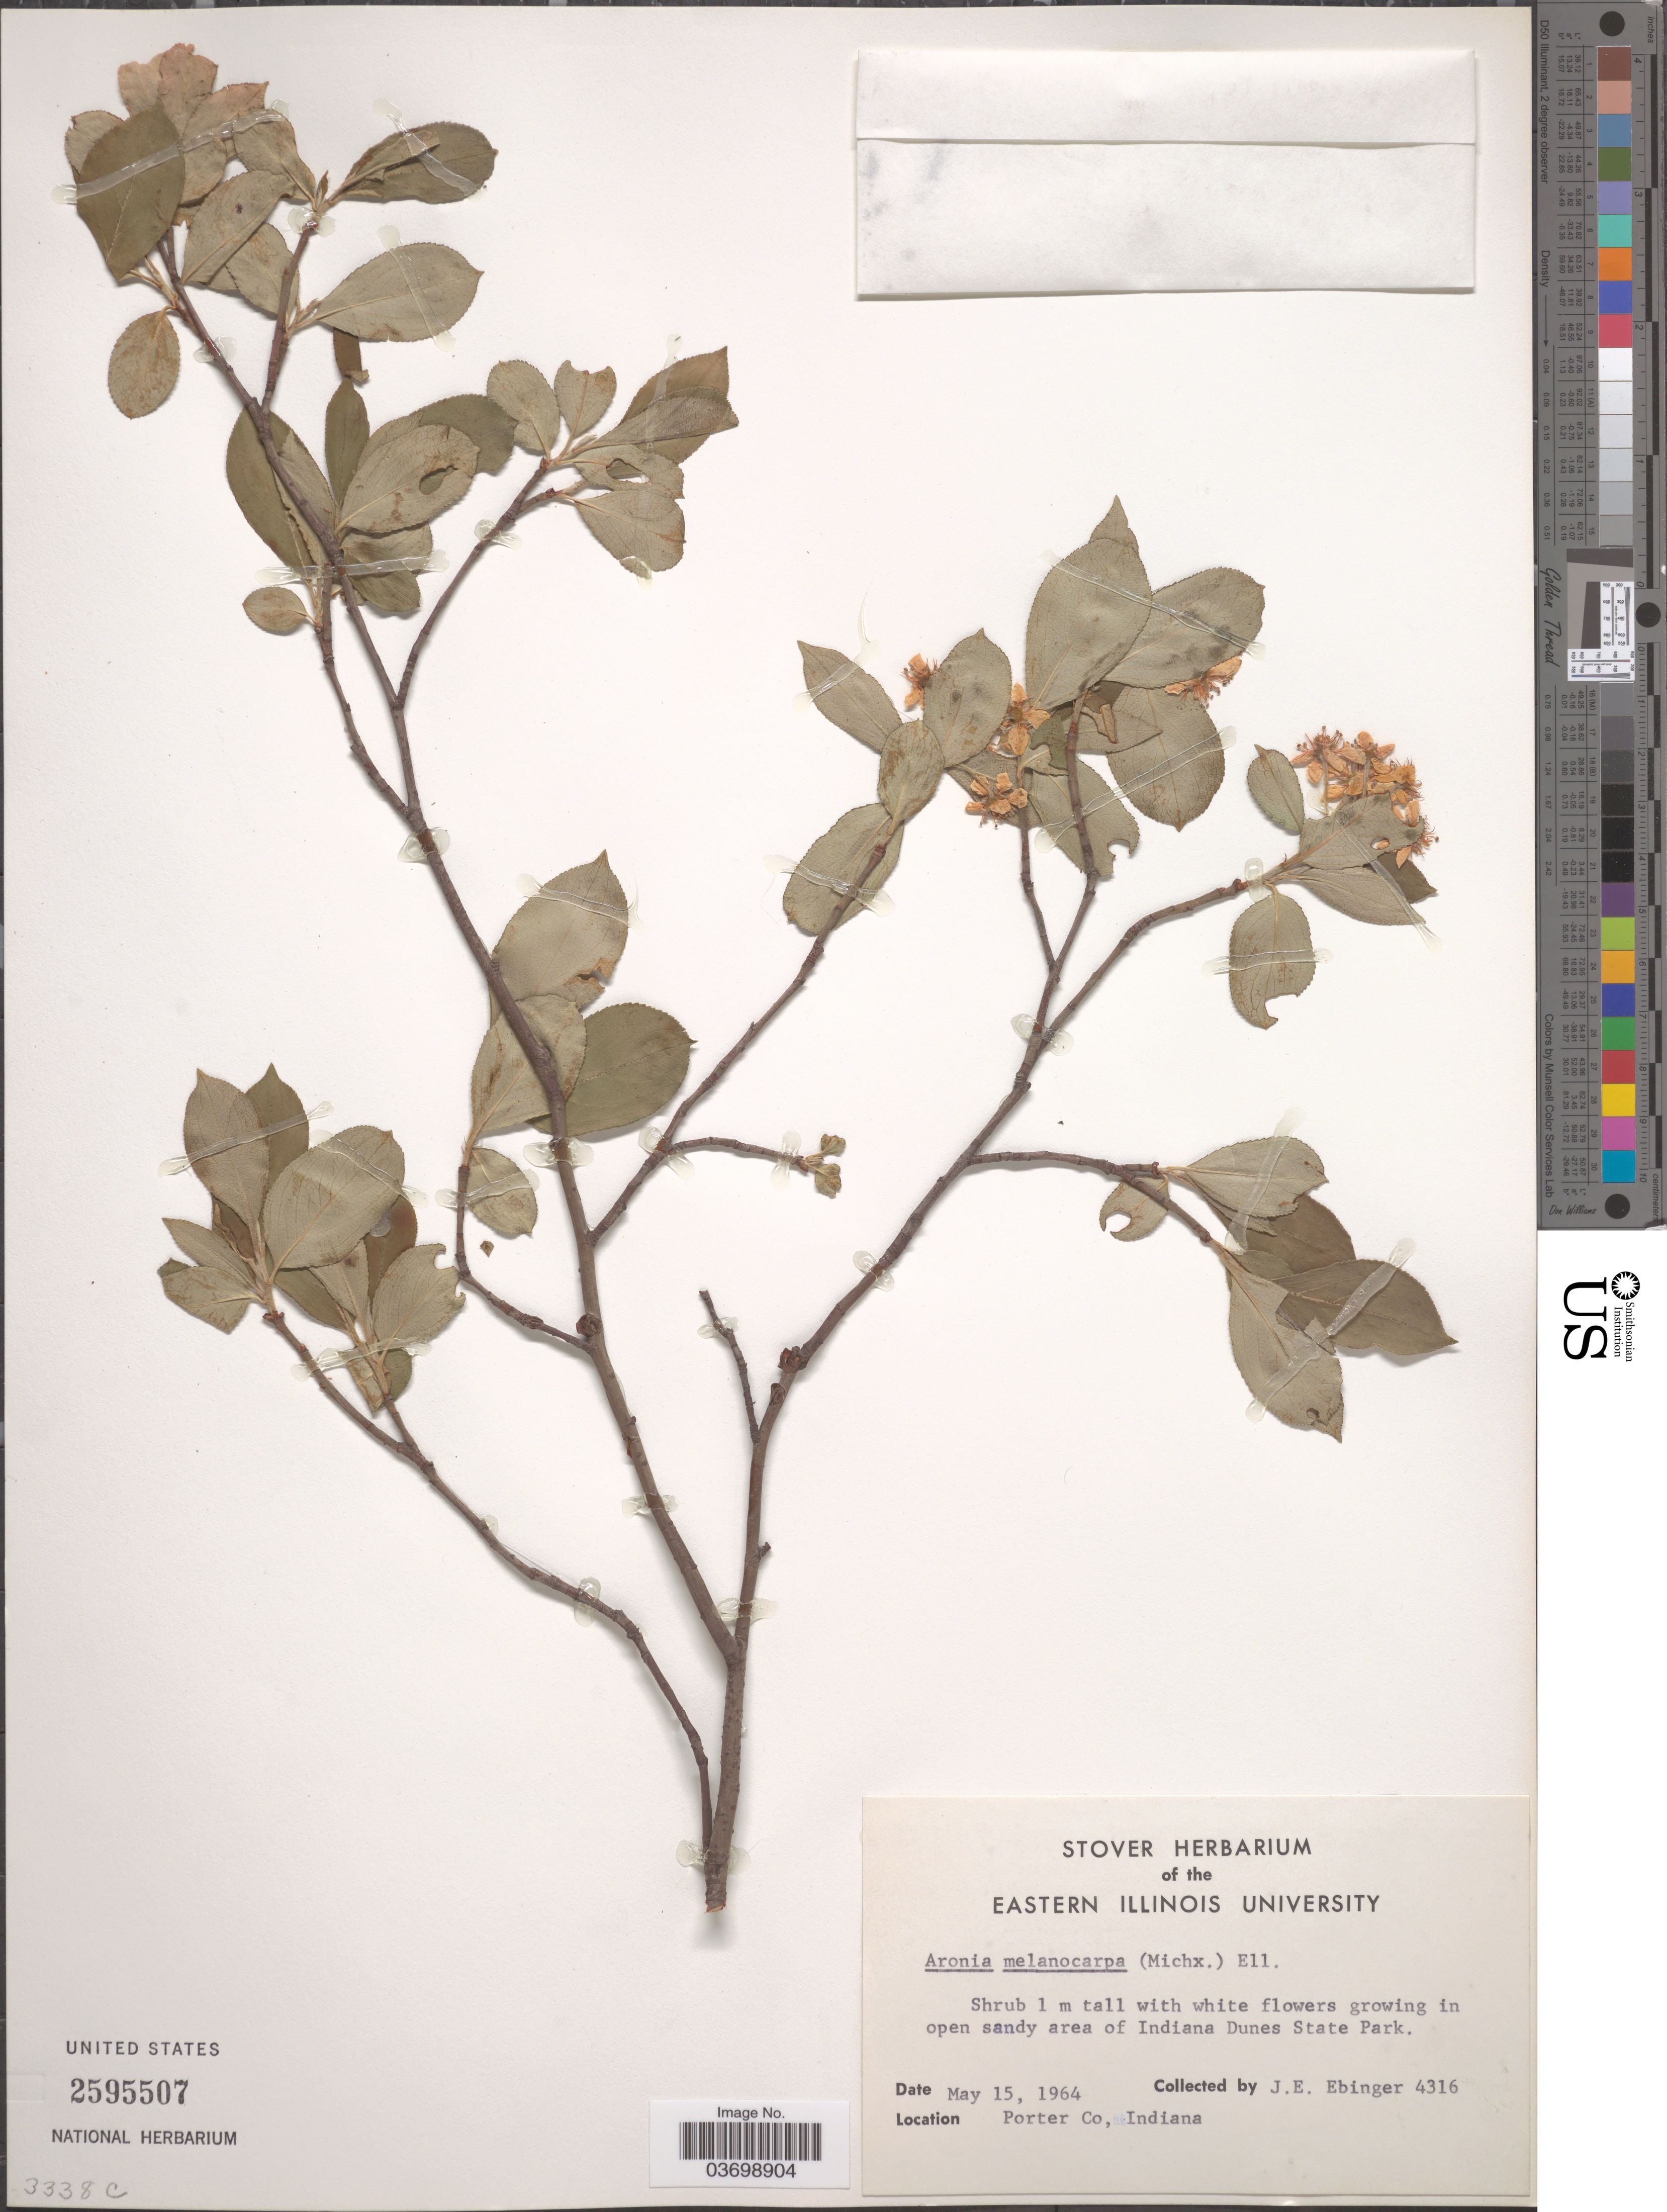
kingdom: Plantae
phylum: Tracheophyta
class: Magnoliopsida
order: Rosales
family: Rosaceae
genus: Aronia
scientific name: Aronia melanocarpa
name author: (Michx.) Elliott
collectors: J. Ebinger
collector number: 4316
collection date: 1964-05-15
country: United States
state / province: Indiana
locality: Open sandy area of Indiana Dunes State Park. Porter Co.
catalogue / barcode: US 2595507